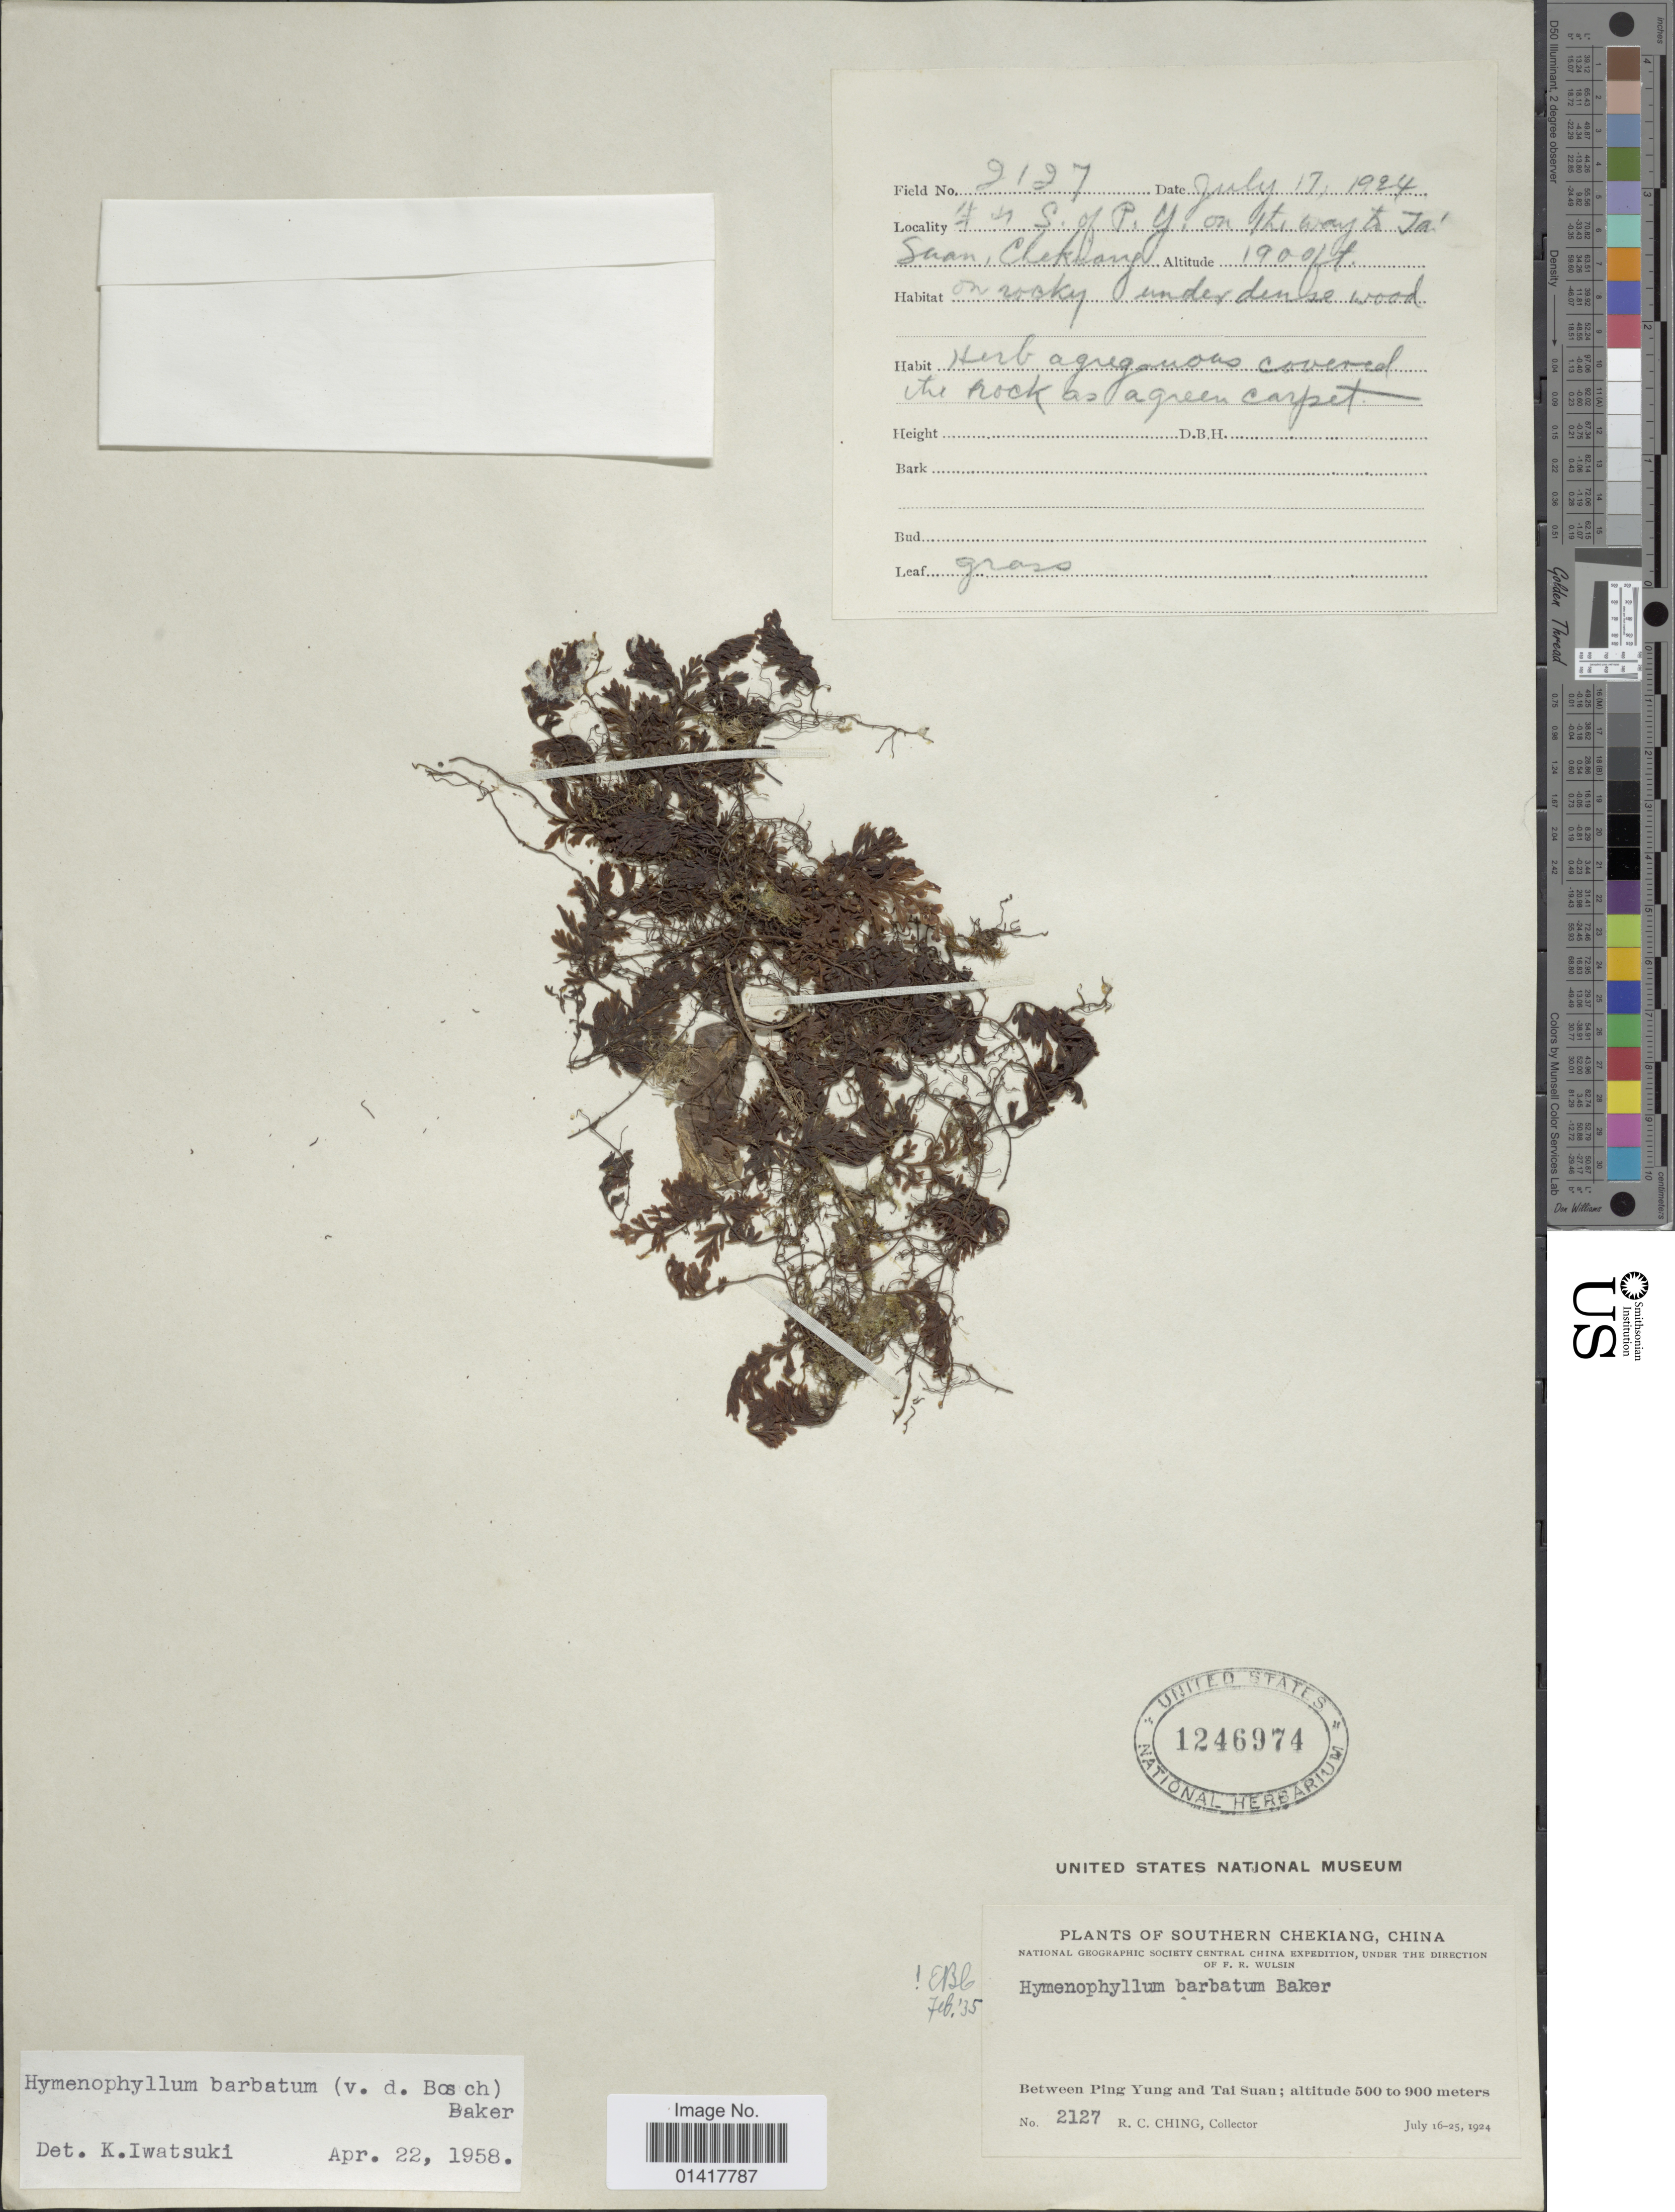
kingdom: Plantae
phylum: Tracheophyta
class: Polypodiopsida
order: Hymenophyllales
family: Hymenophyllaceae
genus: Hymenophyllum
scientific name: Hymenophyllum barbatum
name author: (Bosch) Baker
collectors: R. C. Ching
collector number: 2127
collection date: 1924-07-16/1924-07-25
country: China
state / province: Zhejiang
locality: Between Ping Yung and Tai Suan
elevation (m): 500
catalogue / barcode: US 1246974